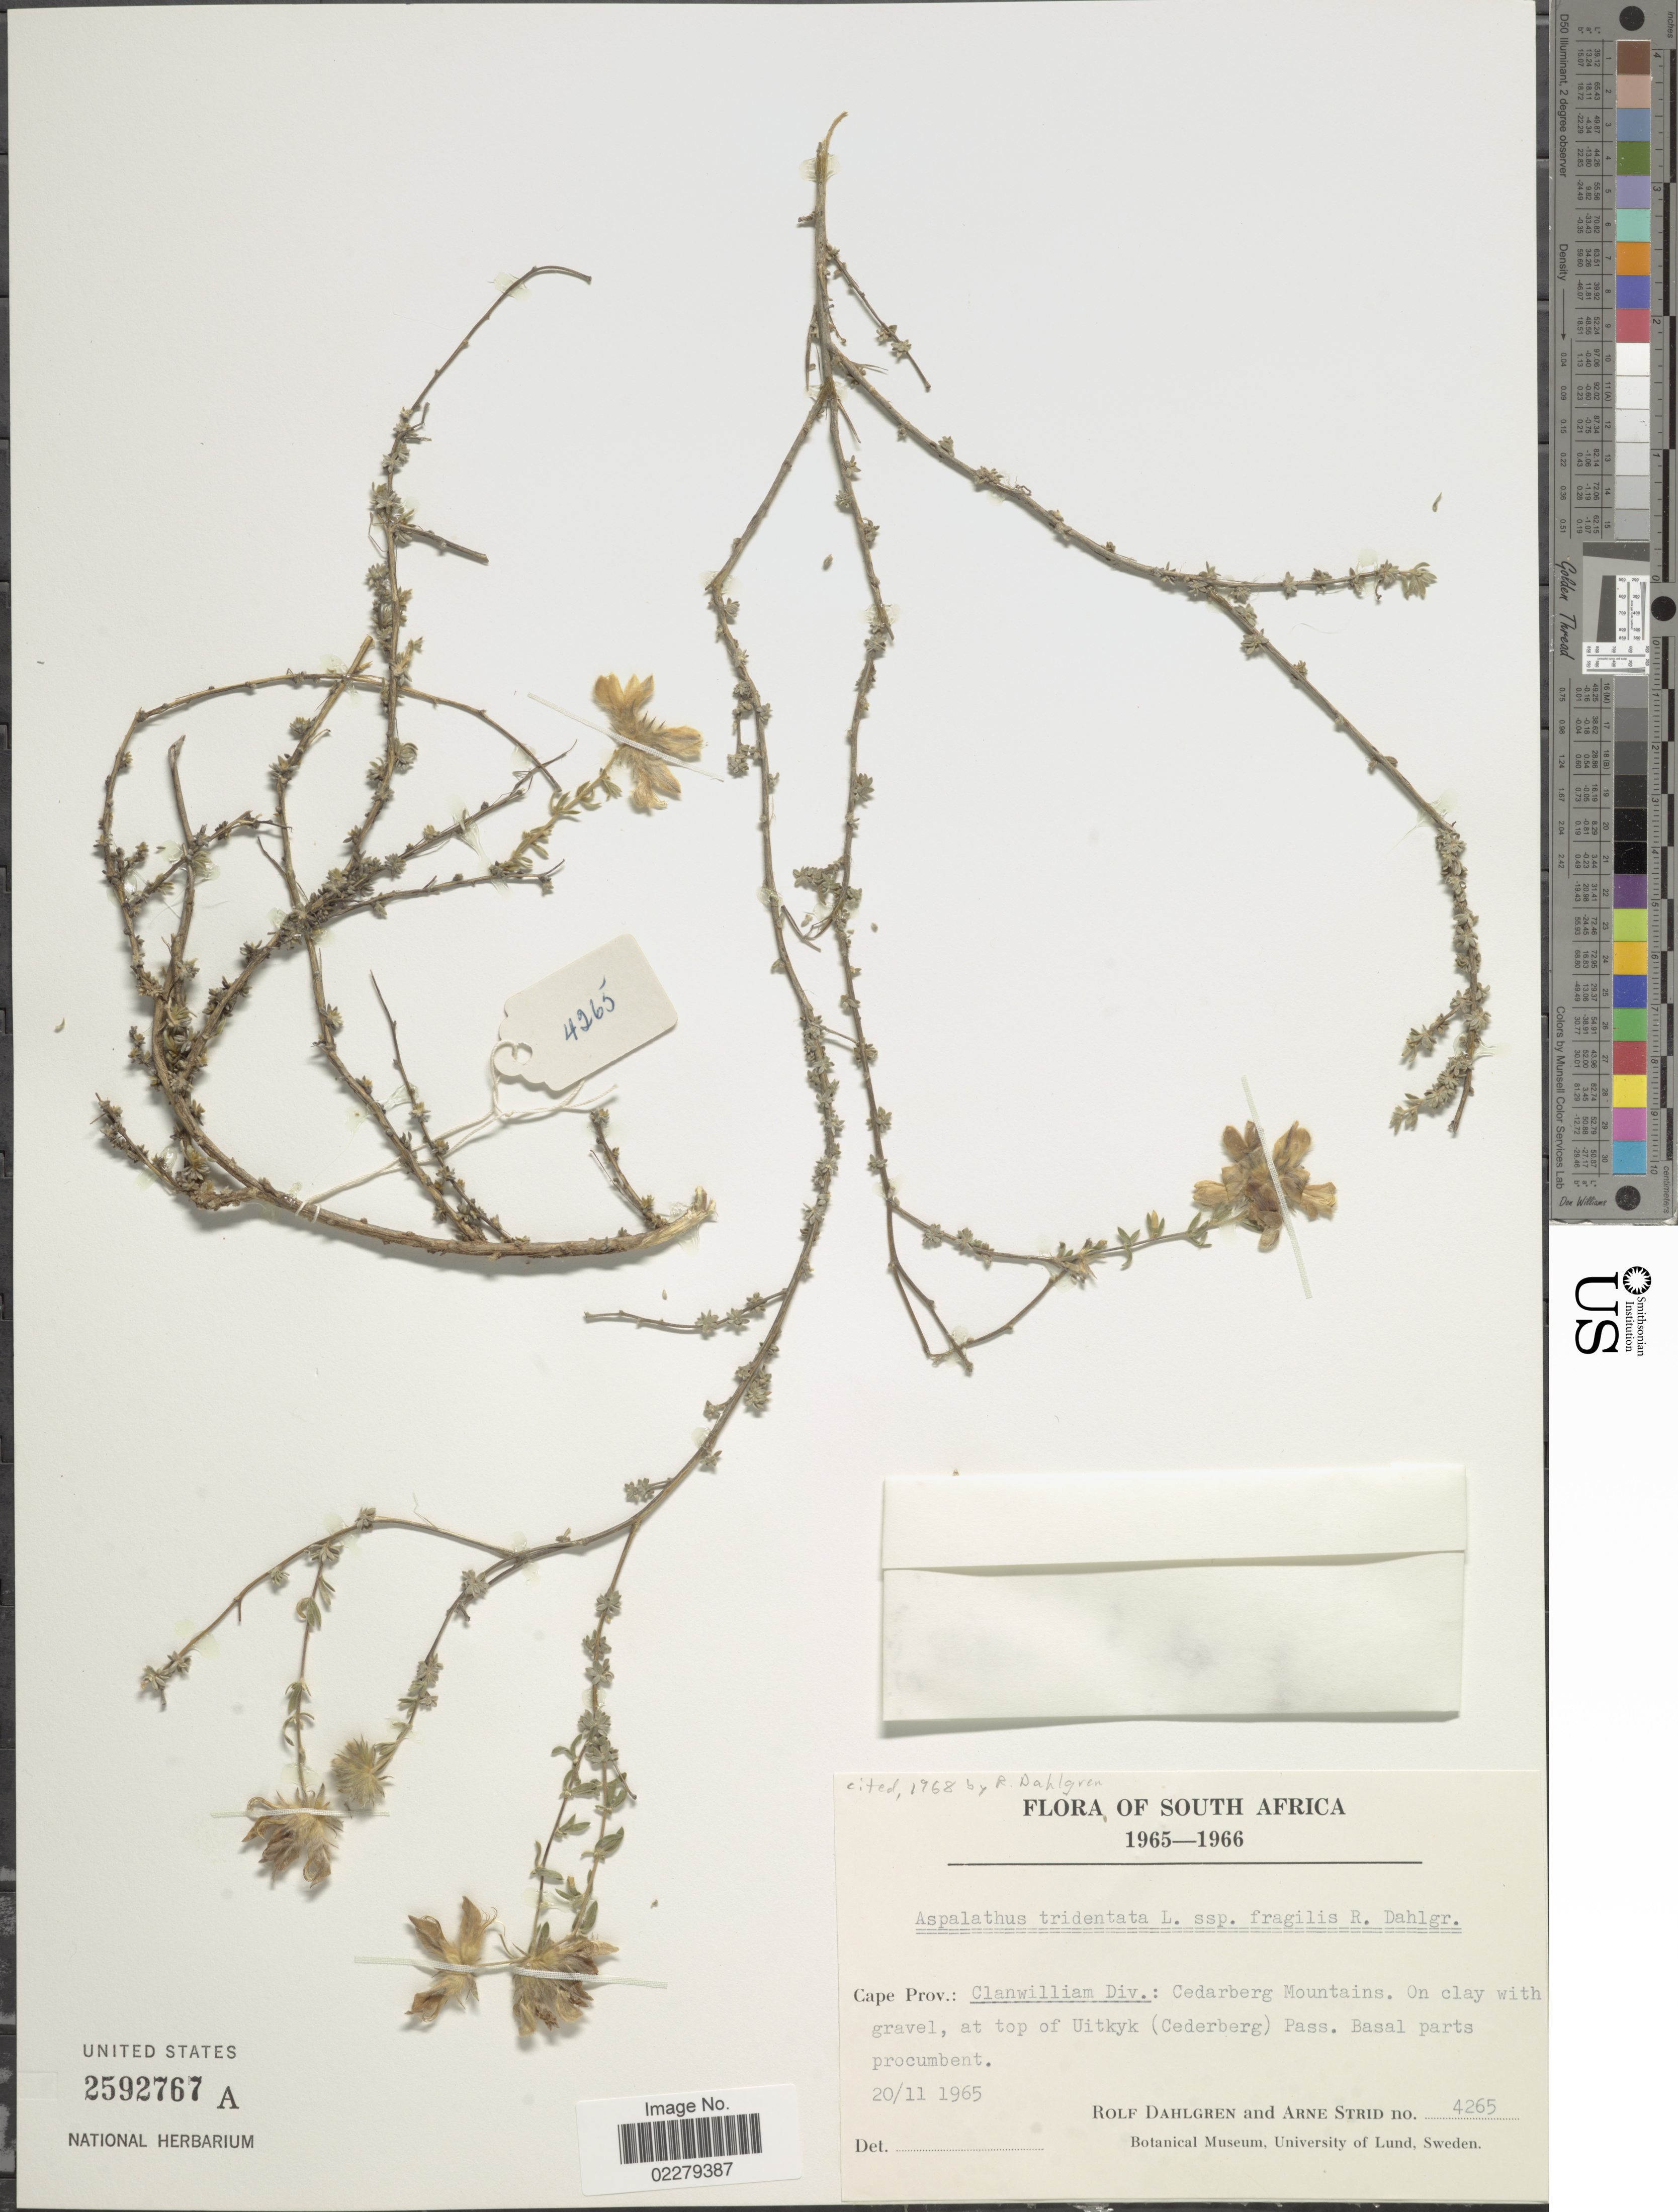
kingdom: Plantae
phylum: Tracheophyta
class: Magnoliopsida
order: Fabales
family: Fabaceae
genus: Aspalathus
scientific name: Aspalathus tridentata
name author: Eckl. & Zeyh.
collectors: R. Dahlgren & A. Strid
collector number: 4265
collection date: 1965-11-20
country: South Africa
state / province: Western Cape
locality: Clanwilliam Div.: Cedarberg Mountains. On clay with gravel, at top of Uitkyk ( Cedarberg) Pass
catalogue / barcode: US 2592767A